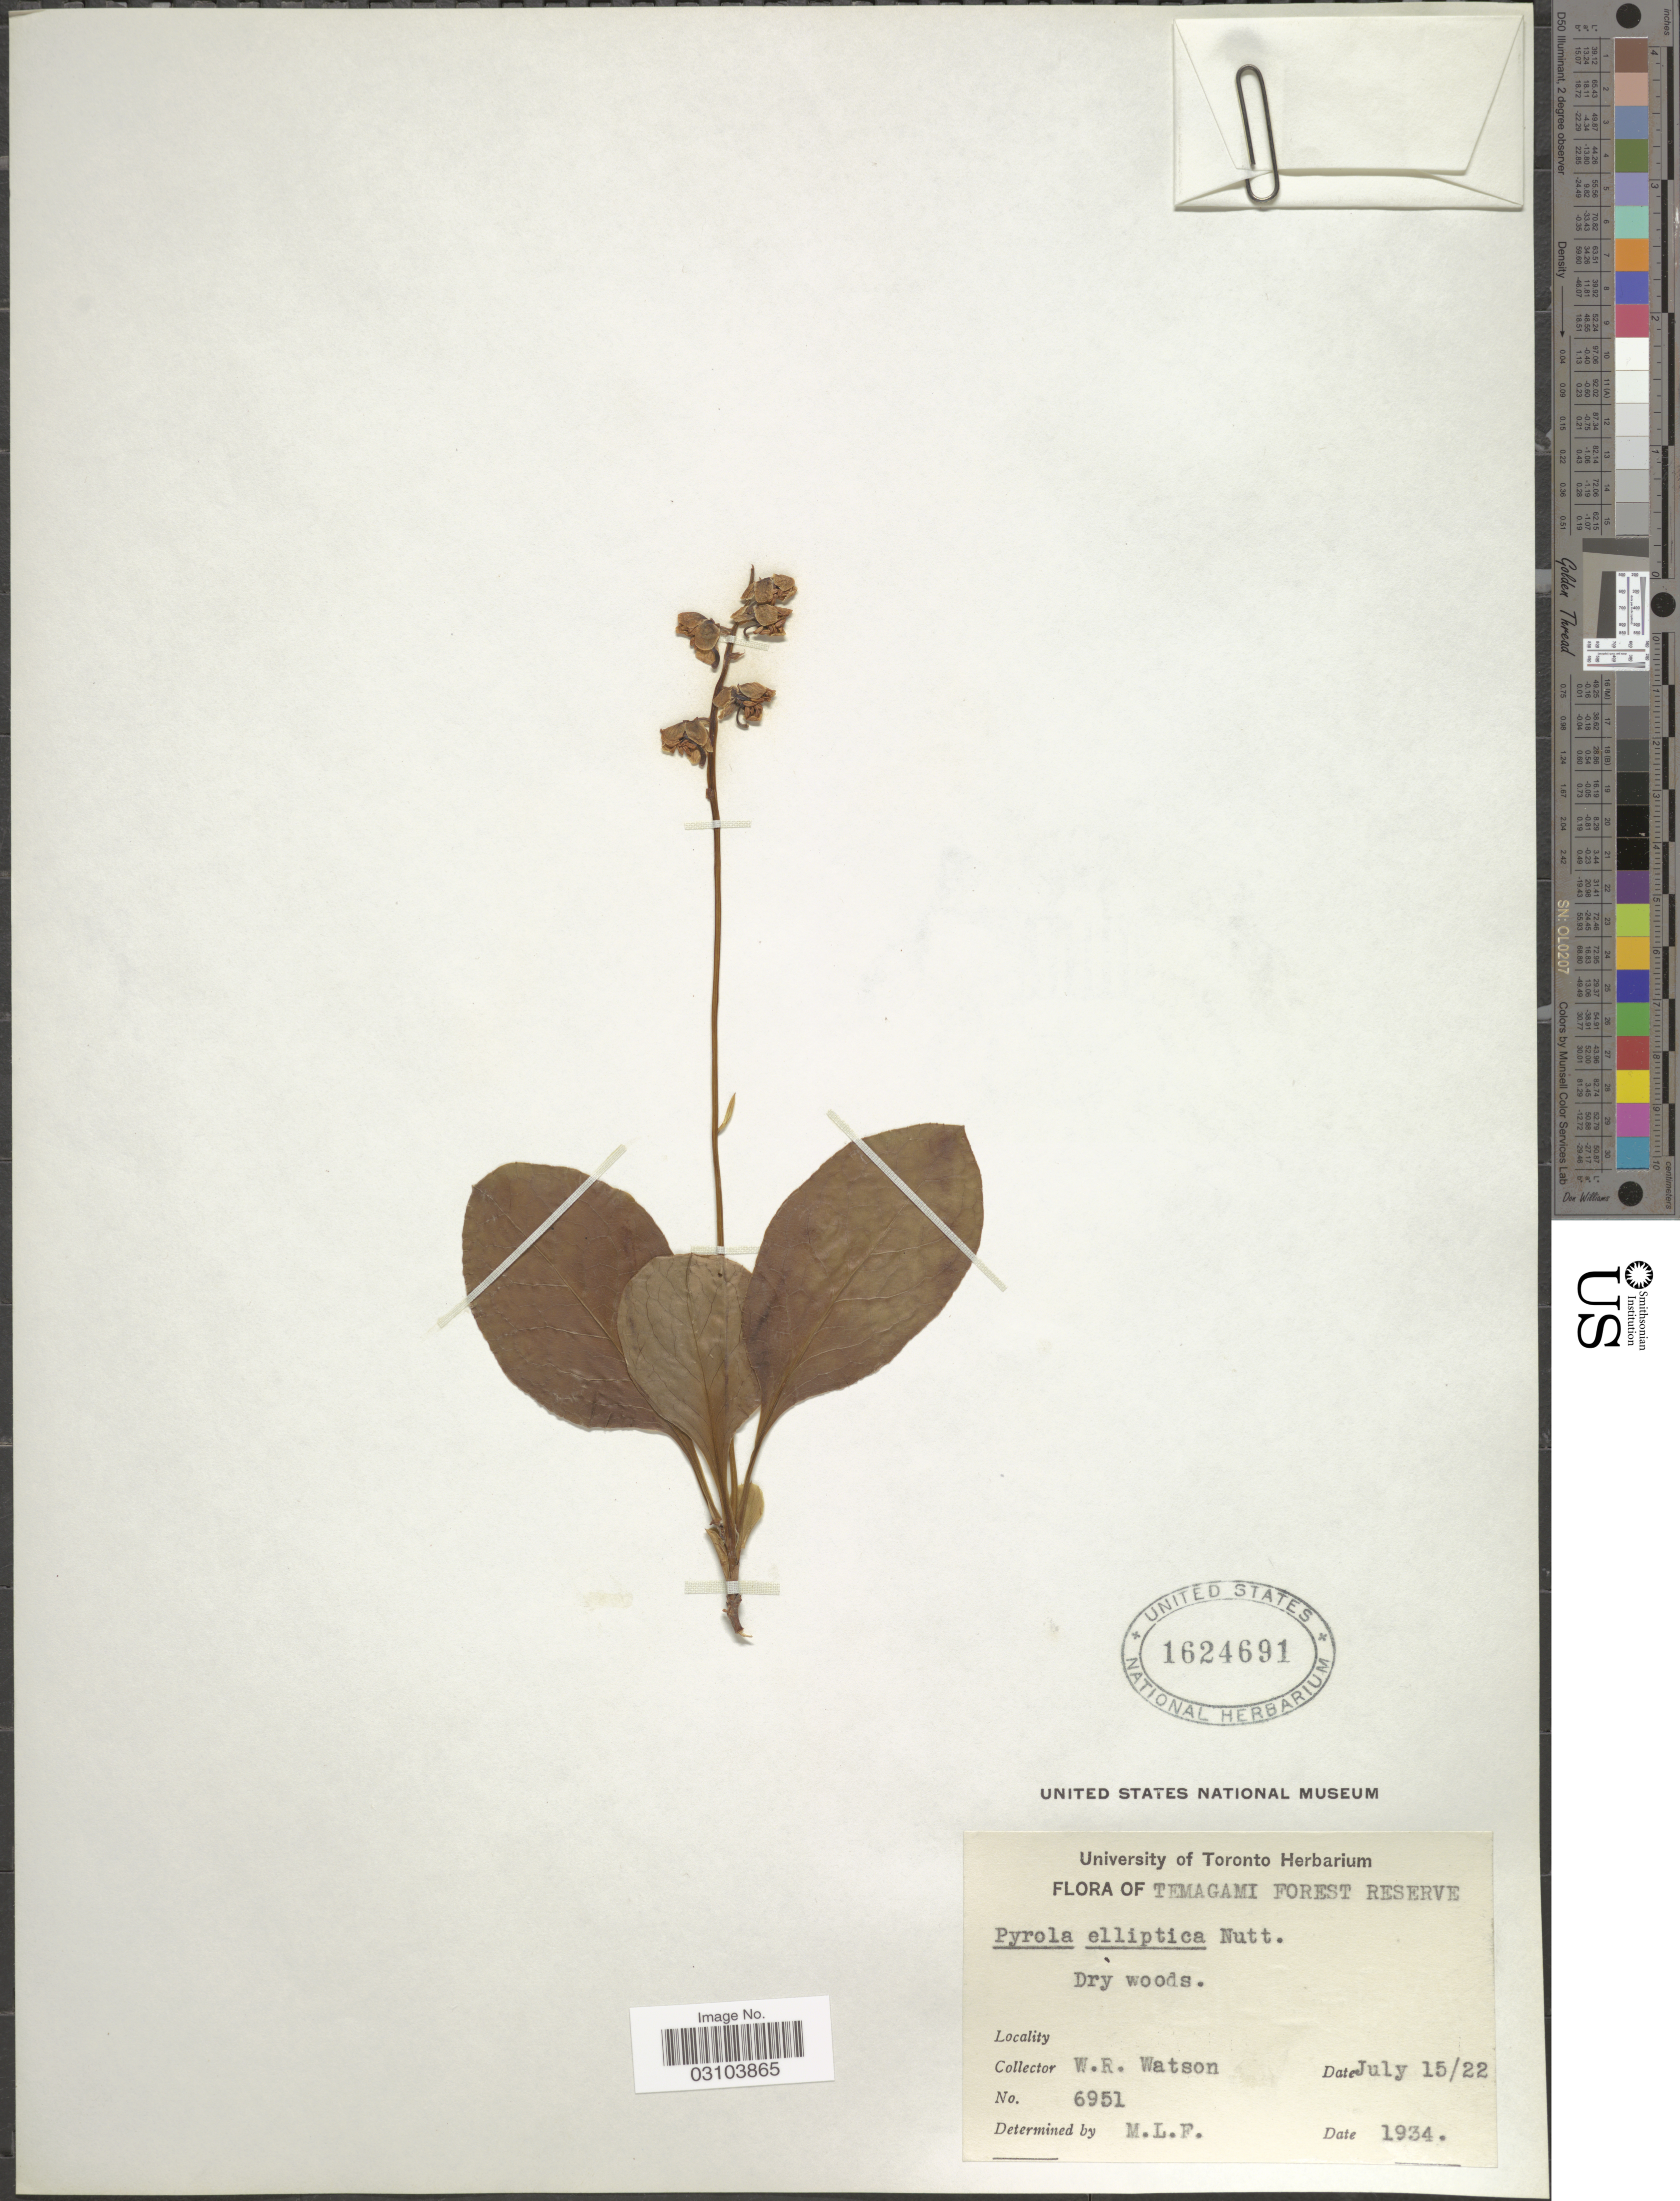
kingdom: Plantae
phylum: Tracheophyta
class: Magnoliopsida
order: Ericales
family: Ericaceae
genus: Pyrola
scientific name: Pyrola elliptica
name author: Nutt.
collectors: W. R. Watson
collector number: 6951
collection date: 1922-07-15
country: Canada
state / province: Ontario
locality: Temagami Forest Reserve.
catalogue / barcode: US 1624691